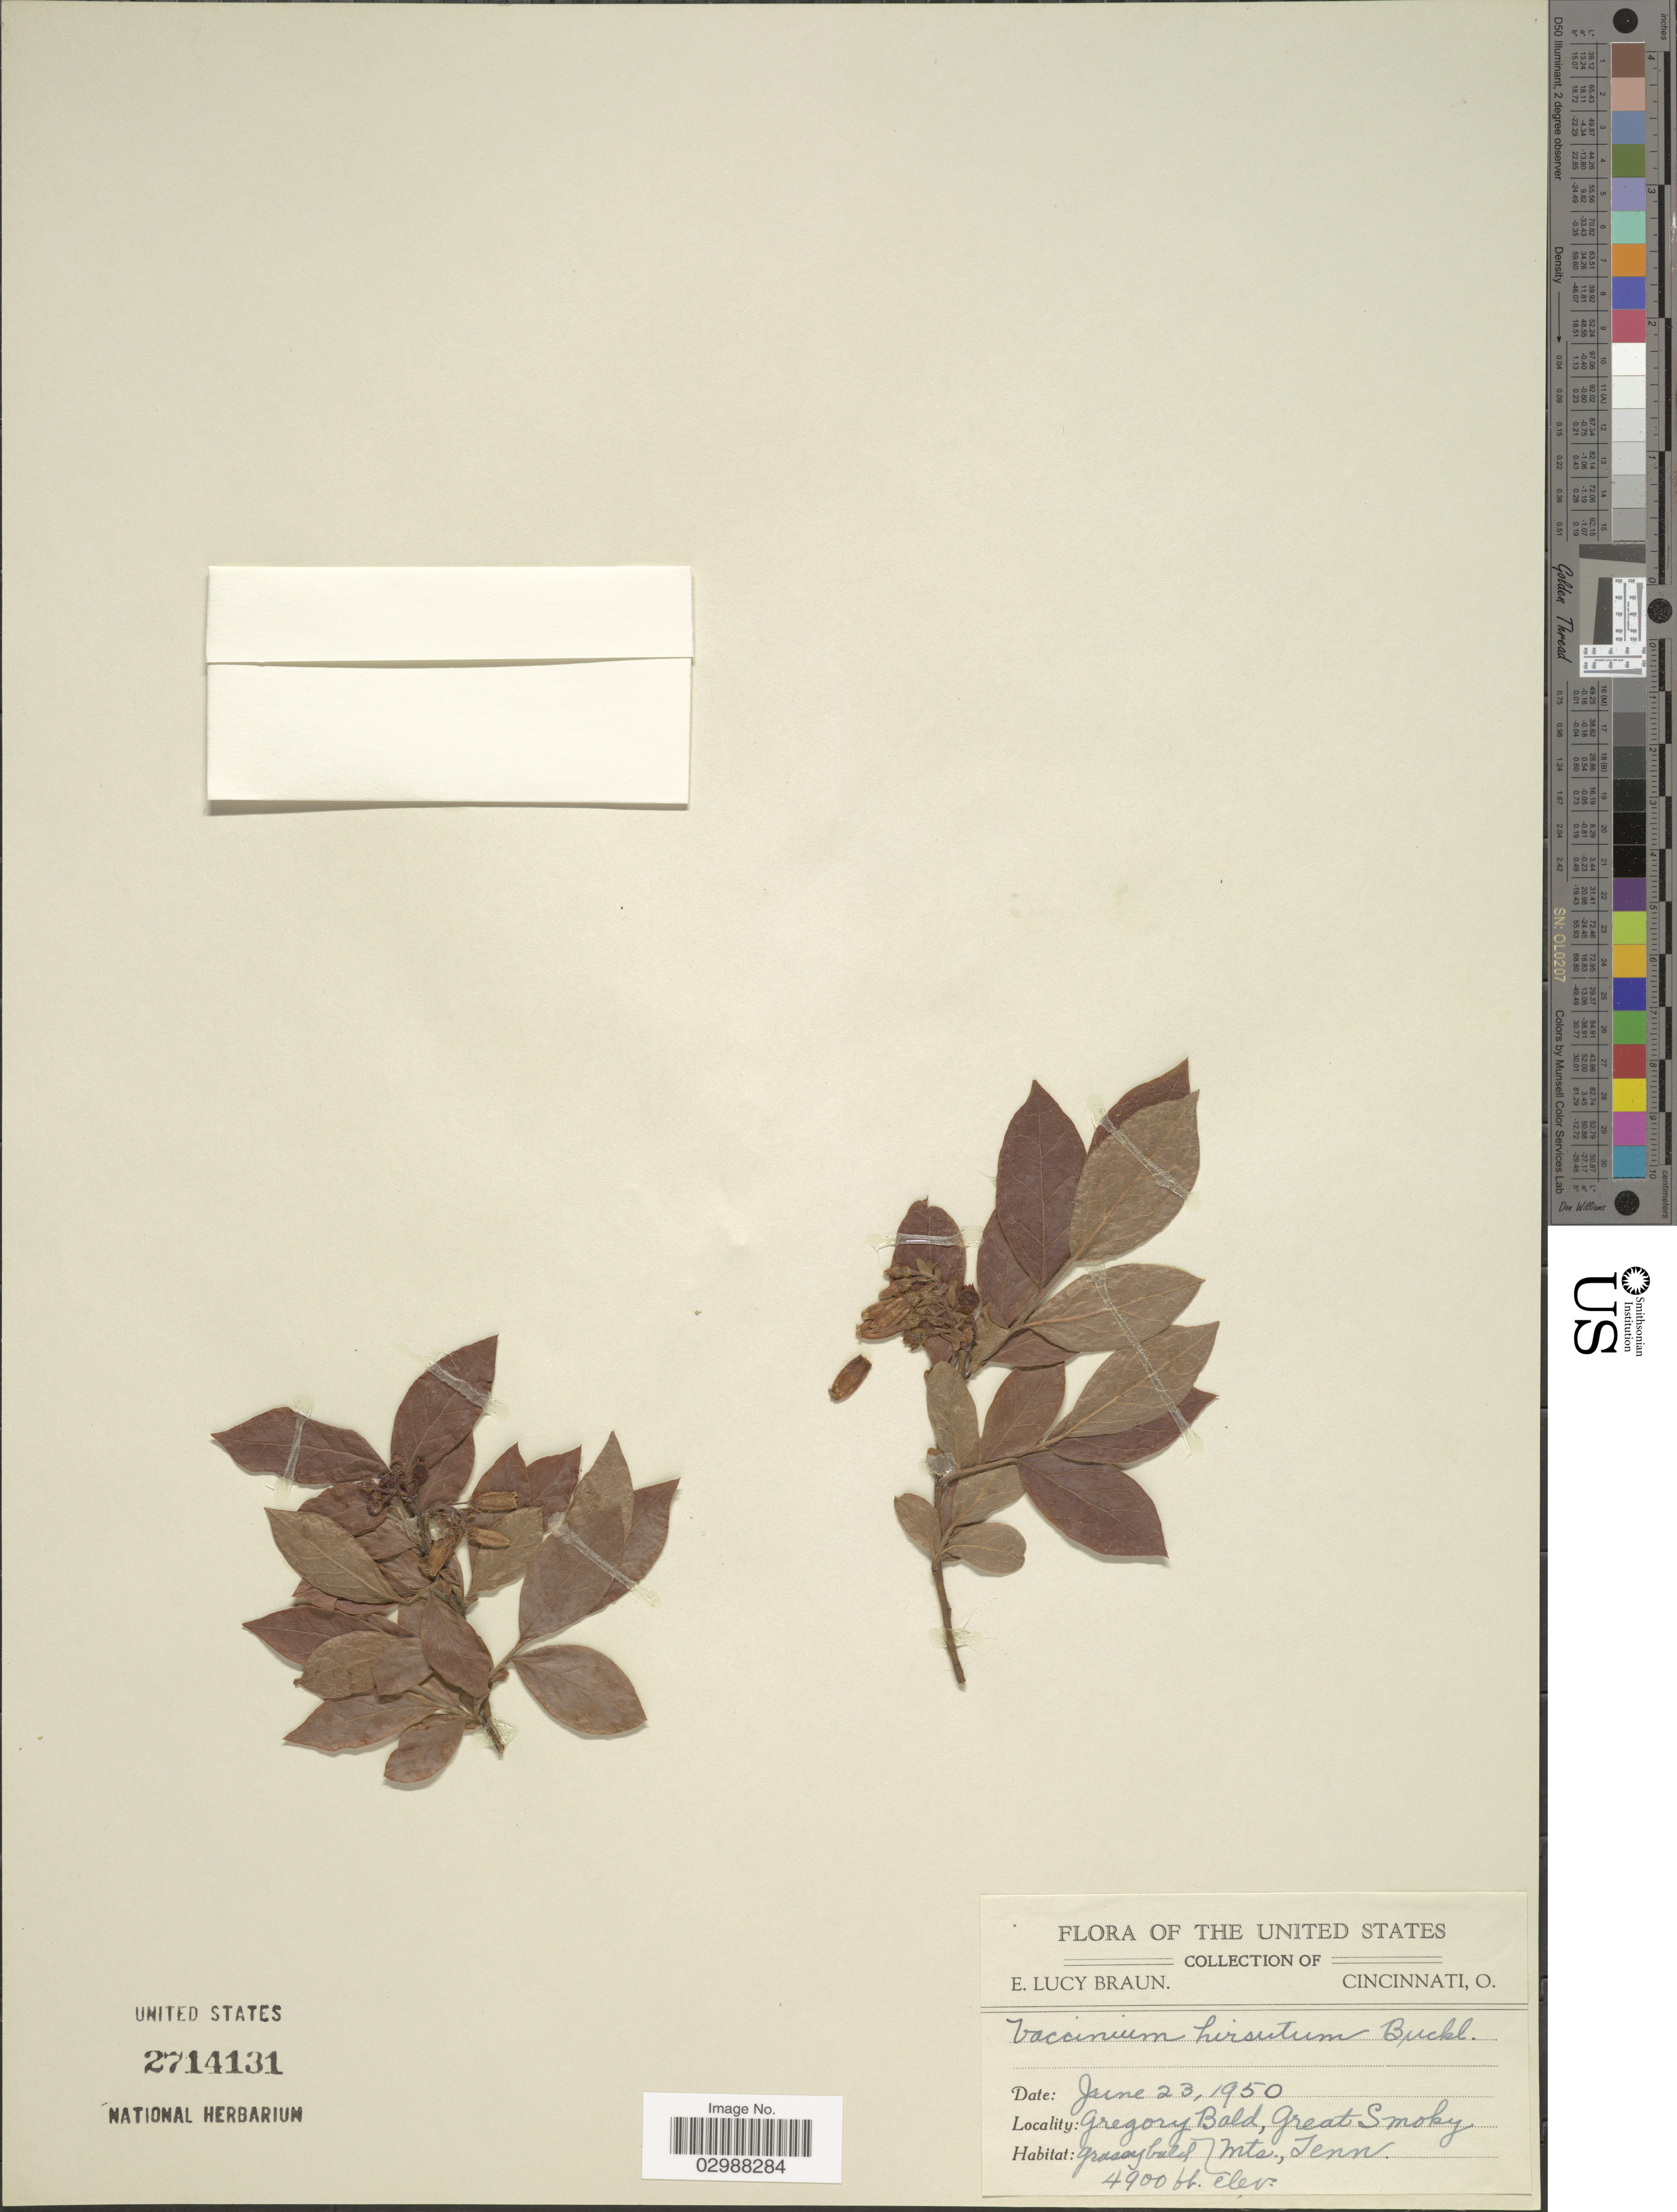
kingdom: Plantae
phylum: Tracheophyta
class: Magnoliopsida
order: Ericales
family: Ericaceae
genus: Vaccinium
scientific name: Vaccinium hirsutum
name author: Buckley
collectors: E. L. Braun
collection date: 1950-06-23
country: United States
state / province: Tennessee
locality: Gregory Bald, Great Smoky Mts.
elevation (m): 1494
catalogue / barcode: US 2714131